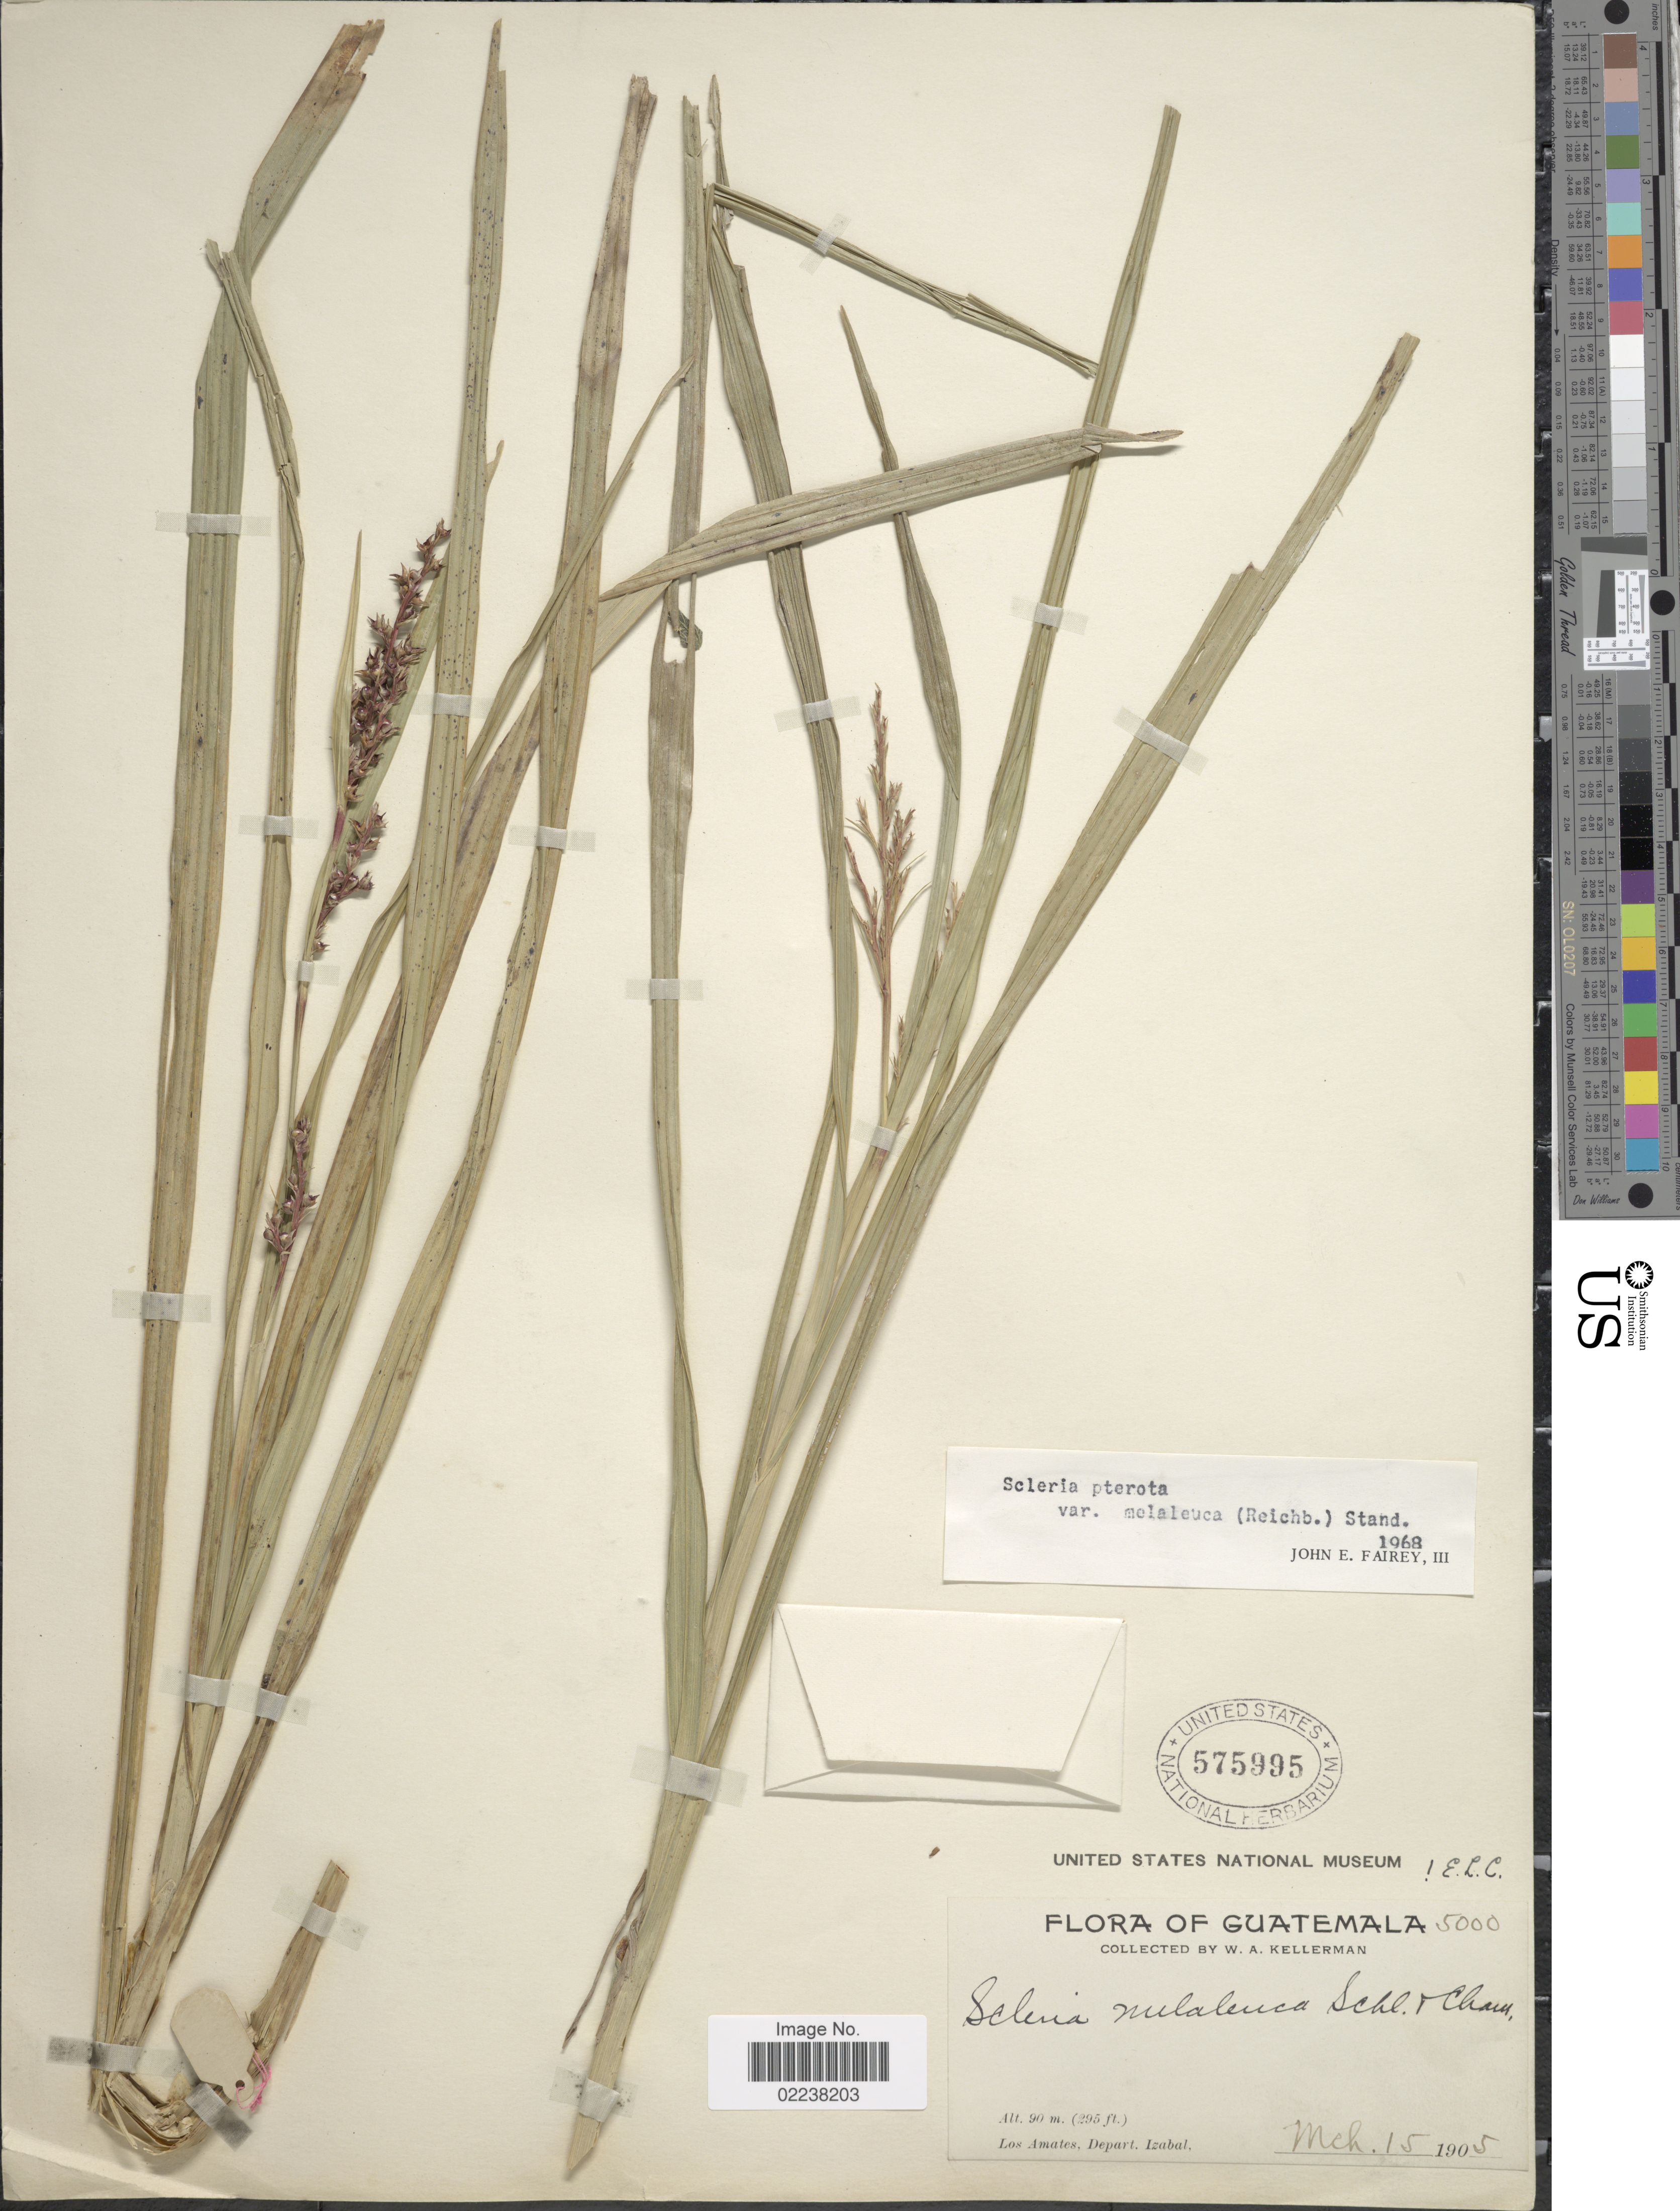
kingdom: Plantae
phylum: Tracheophyta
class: Liliopsida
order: Poales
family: Cyperaceae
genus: Scleria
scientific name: Scleria gaertneri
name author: Raddi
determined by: Strong, Mark T., (BOT), Smithsonian Institution - National Museum of Natural History (UNITED STATES)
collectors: W. Kellerman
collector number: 5000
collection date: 1905-03-15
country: Guatemala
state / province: Izabal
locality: Los Amates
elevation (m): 90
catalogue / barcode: US 575995